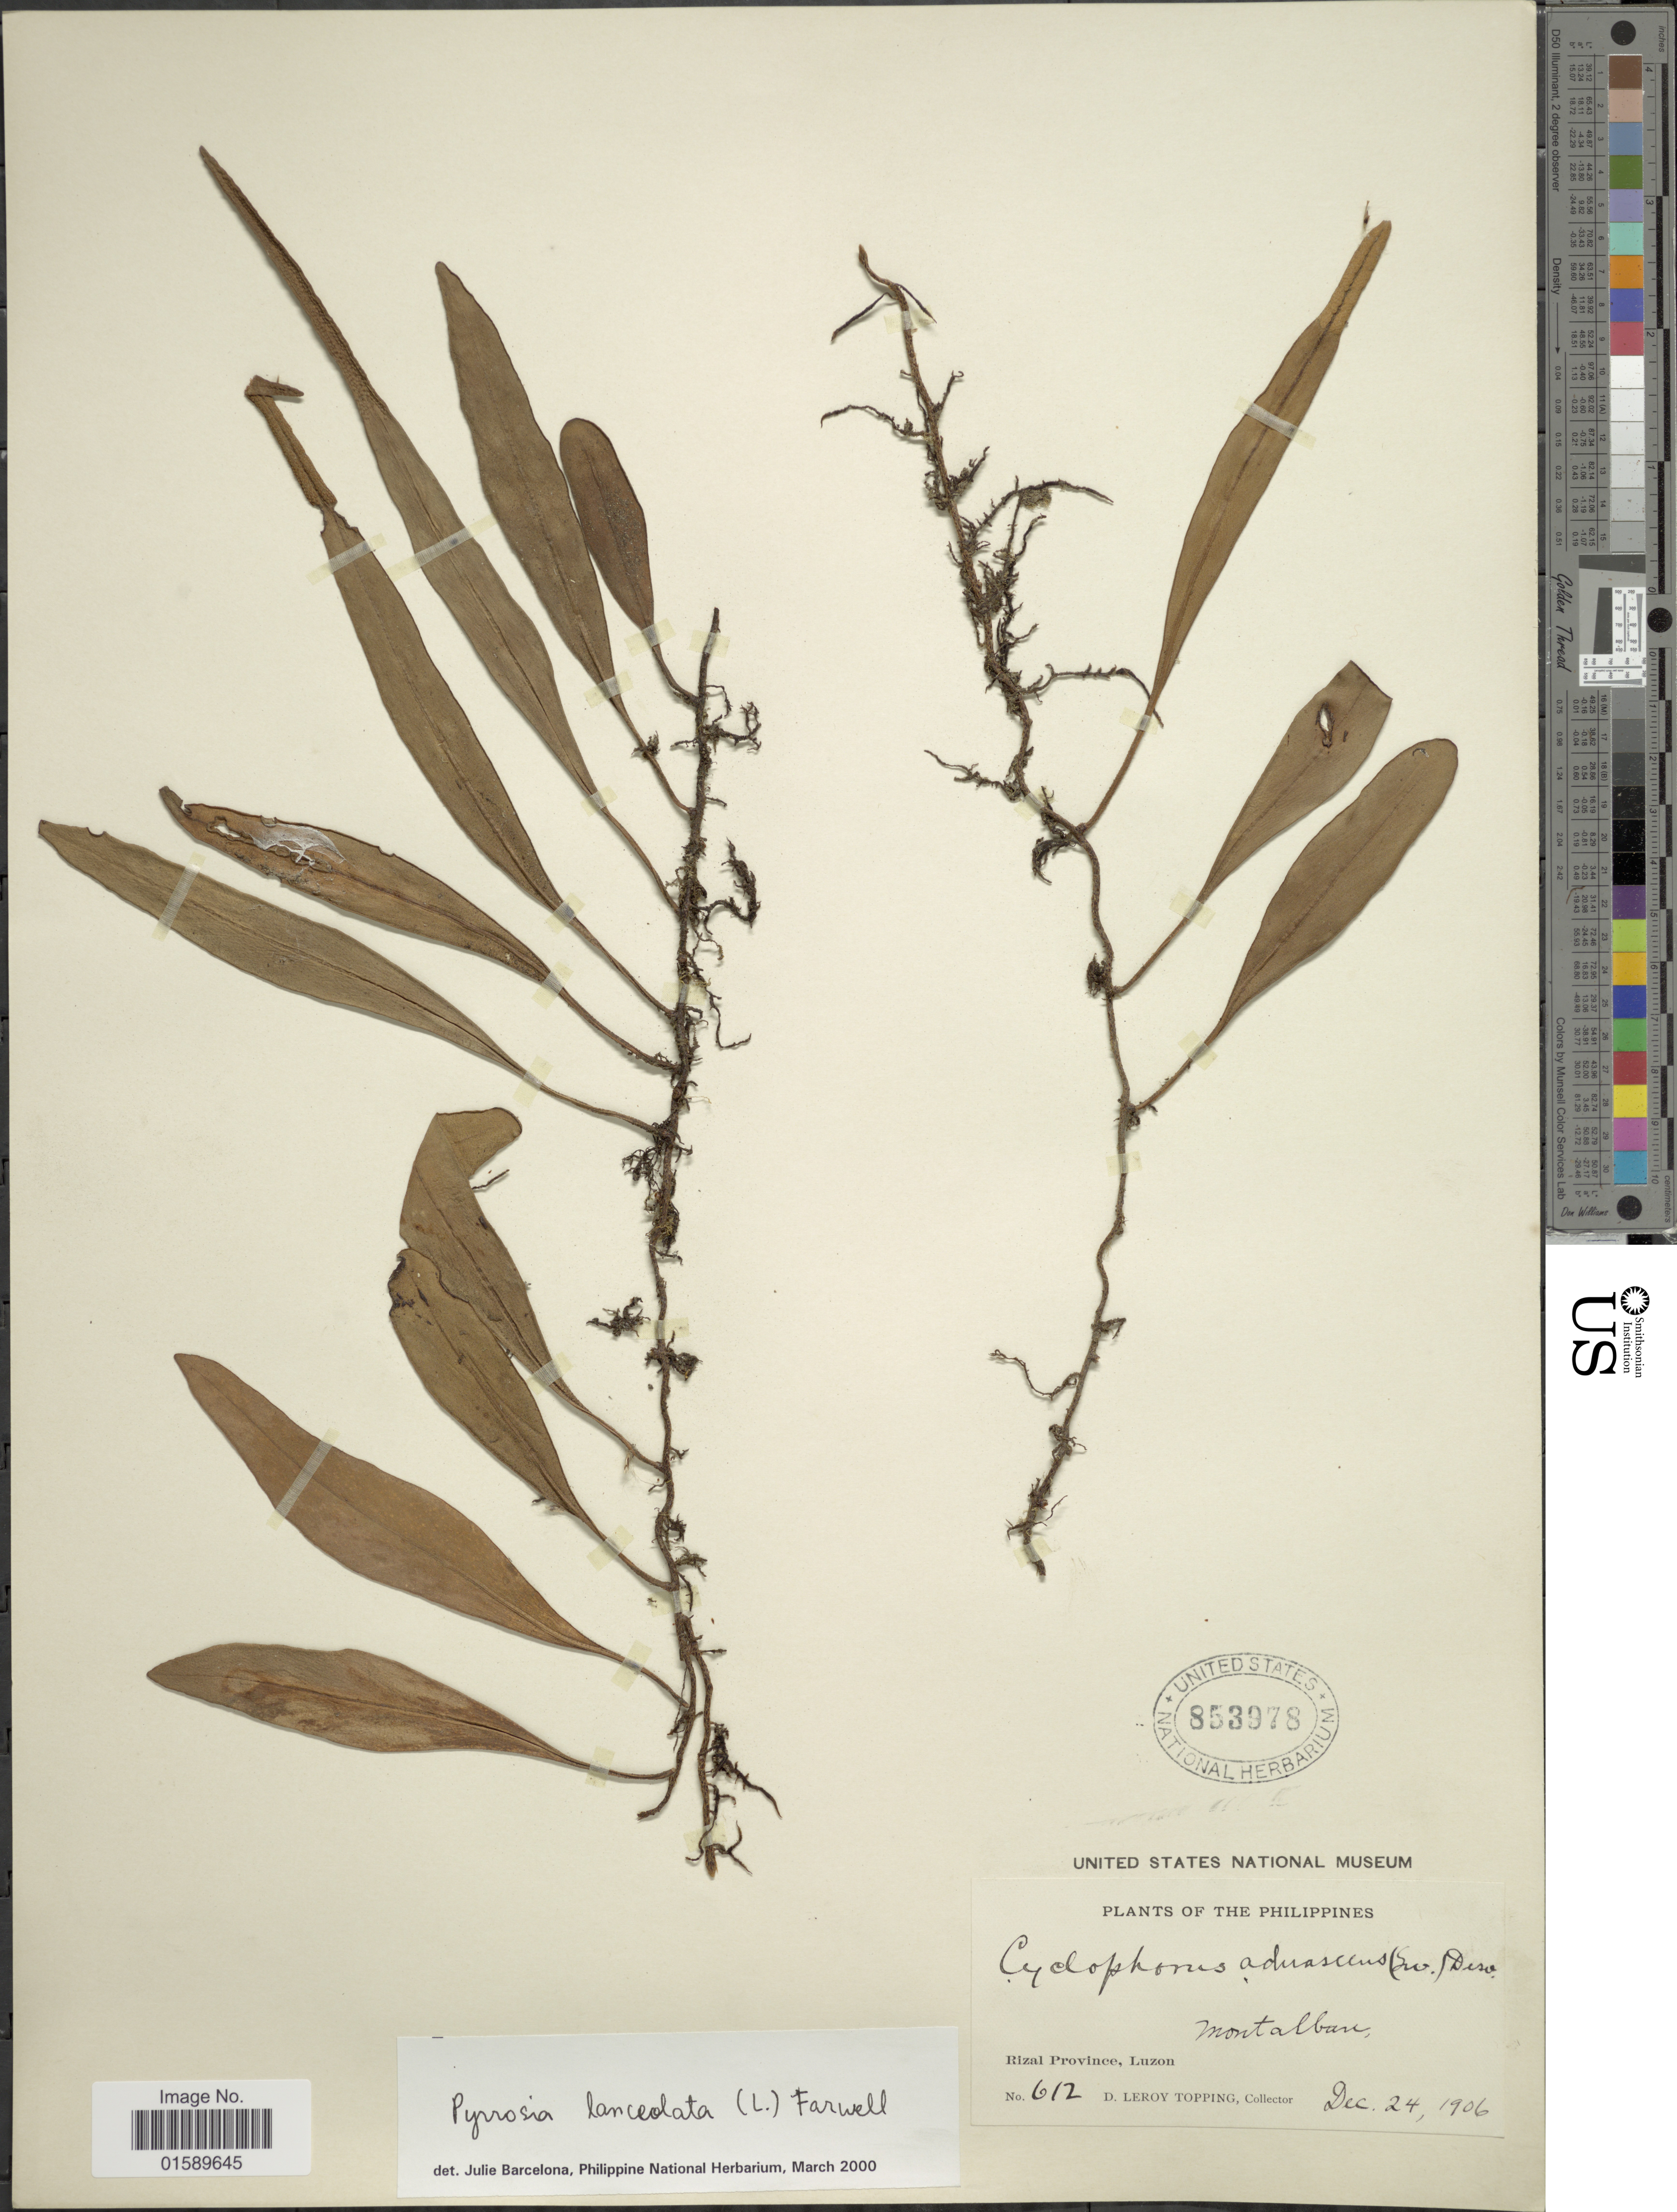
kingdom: Plantae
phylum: Tracheophyta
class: Polypodiopsida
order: Polypodiales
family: Polypodiaceae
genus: Pyrrosia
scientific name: Pyrrosia lanceolata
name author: (L.) Farw.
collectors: D. L. Topping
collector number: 612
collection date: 1906-12-24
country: Philippines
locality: Rizal Province, Luzon. Montalban.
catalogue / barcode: US 853978